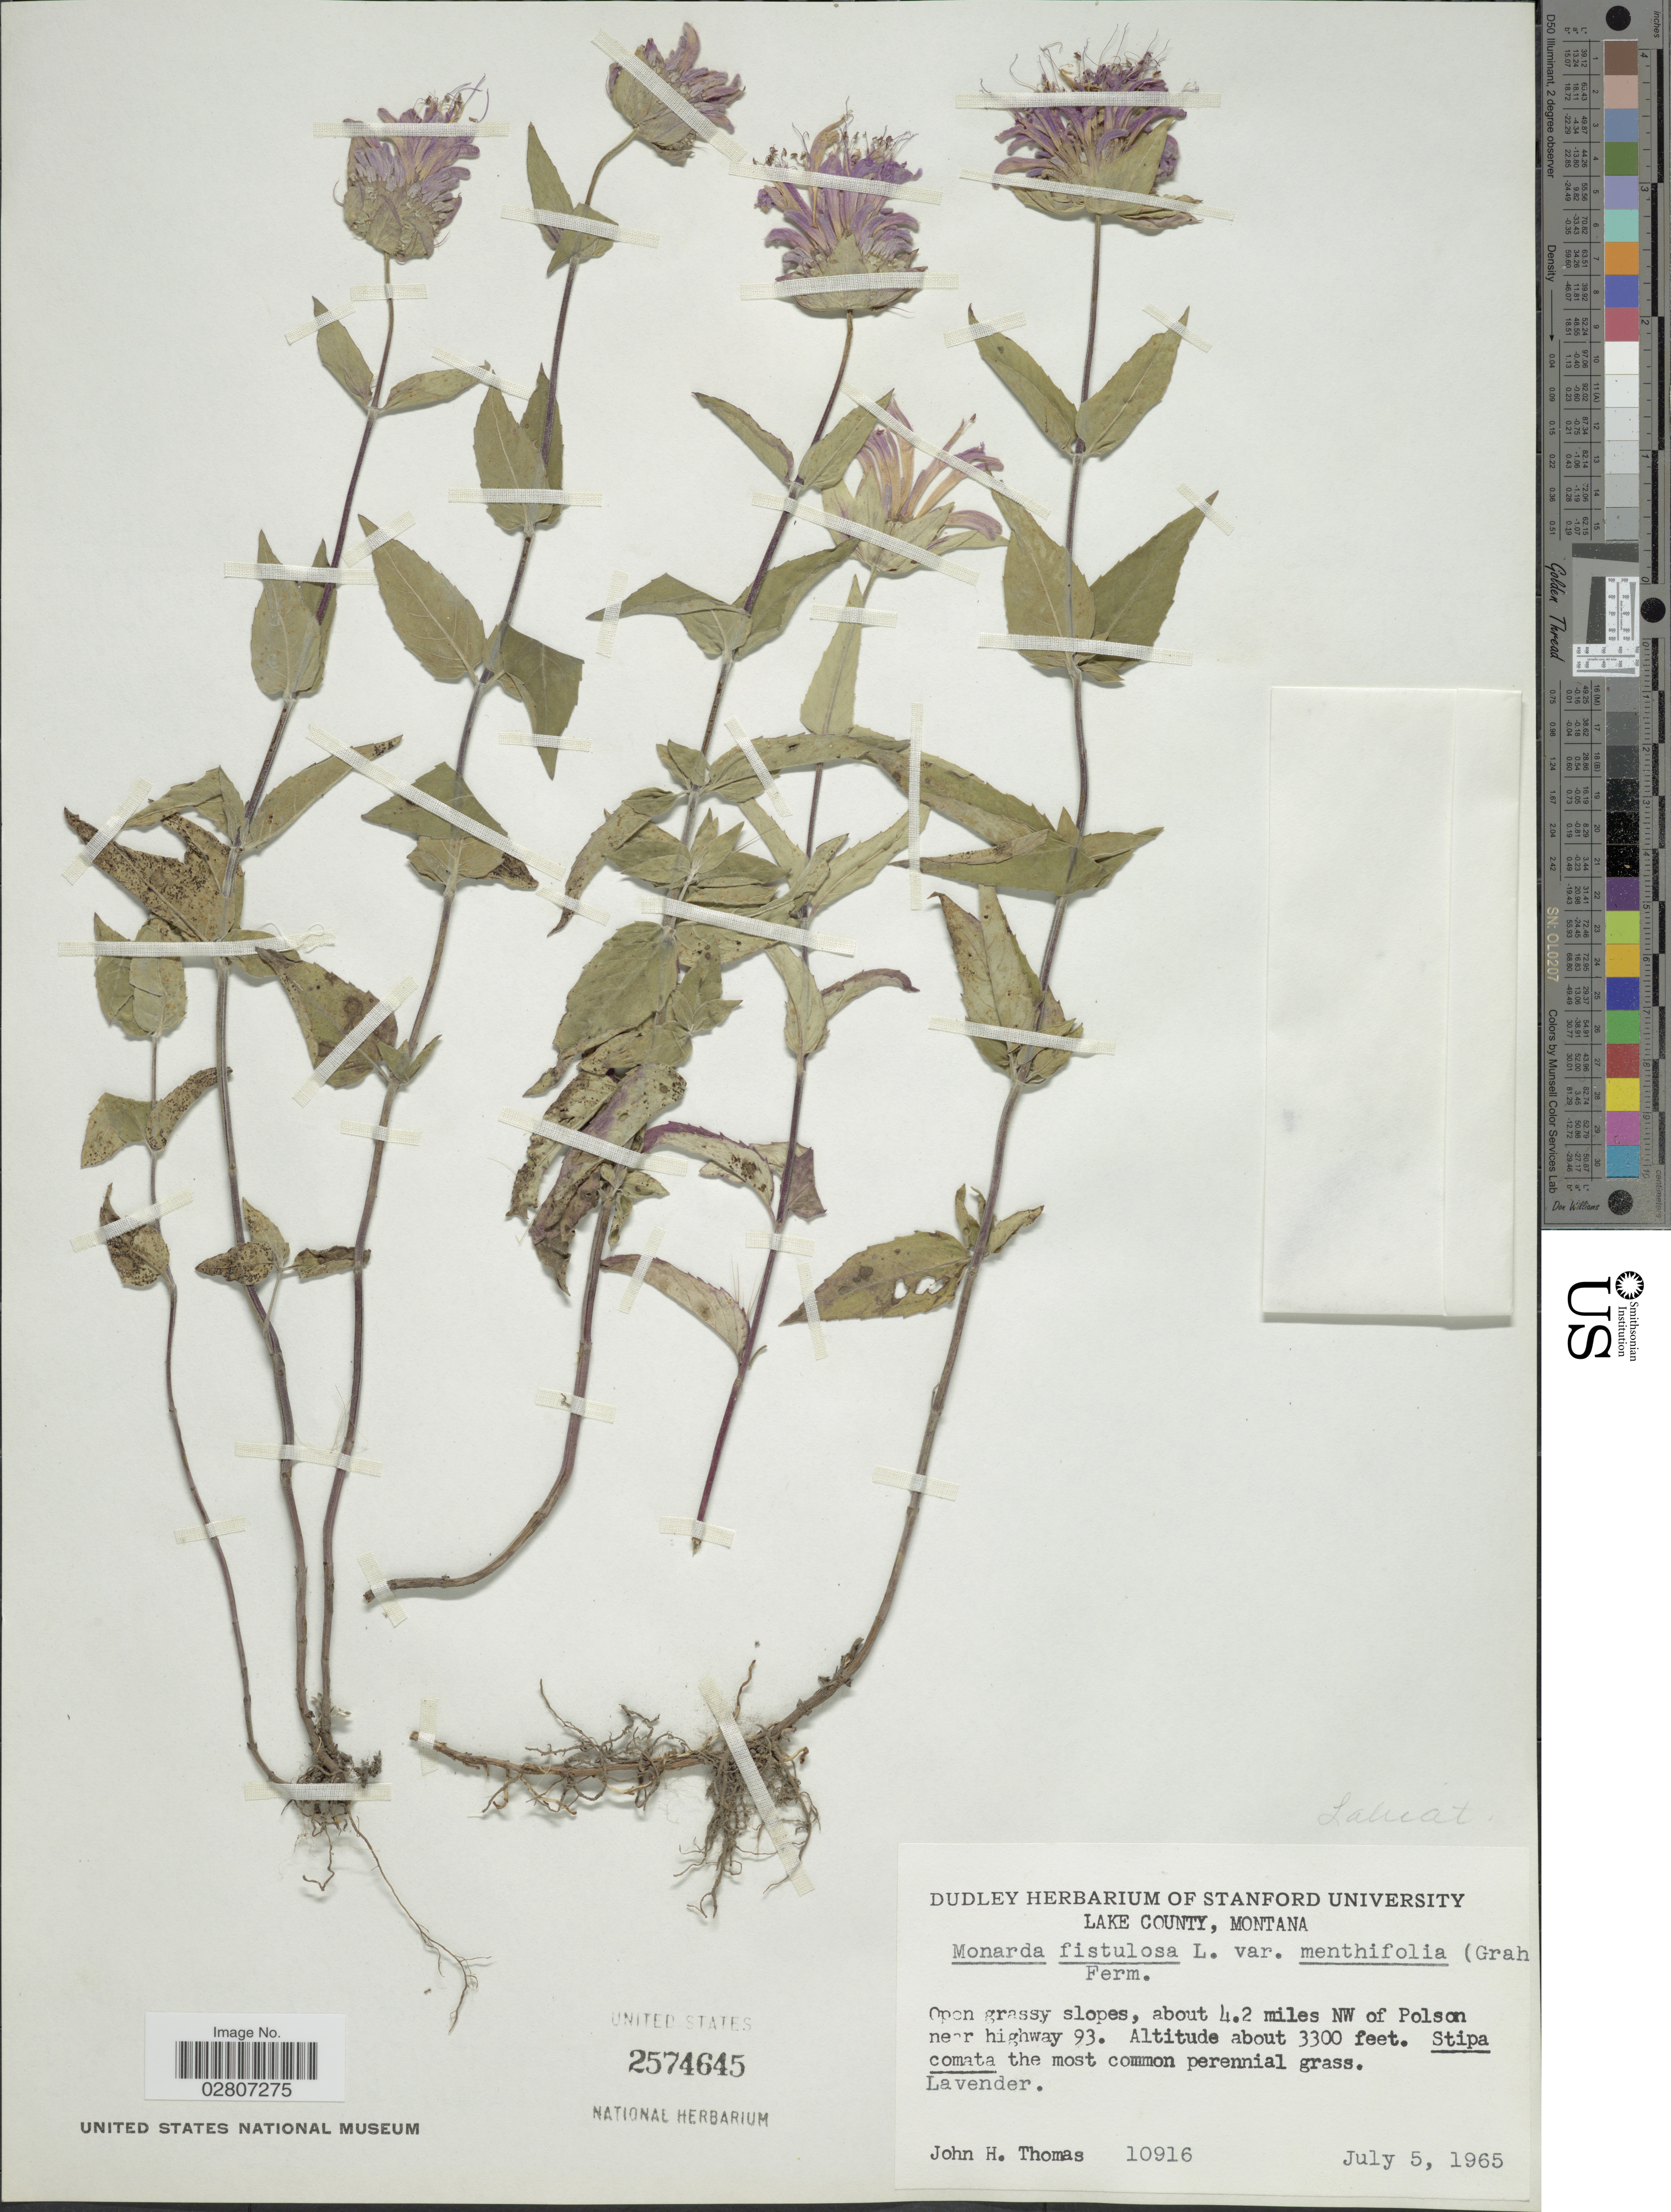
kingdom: Plantae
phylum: Tracheophyta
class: Magnoliopsida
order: Lamiales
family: Lamiaceae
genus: Monarda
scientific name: Monarda fistulosa var. menthifolia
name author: (Graham) Fernald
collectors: J. H. Thomas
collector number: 10916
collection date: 1965-07-05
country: United States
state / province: Montana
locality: Lake County. Open grassy slopes, about 4.2 miles NW of Polson near highway 93.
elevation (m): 1006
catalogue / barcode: US 2574645